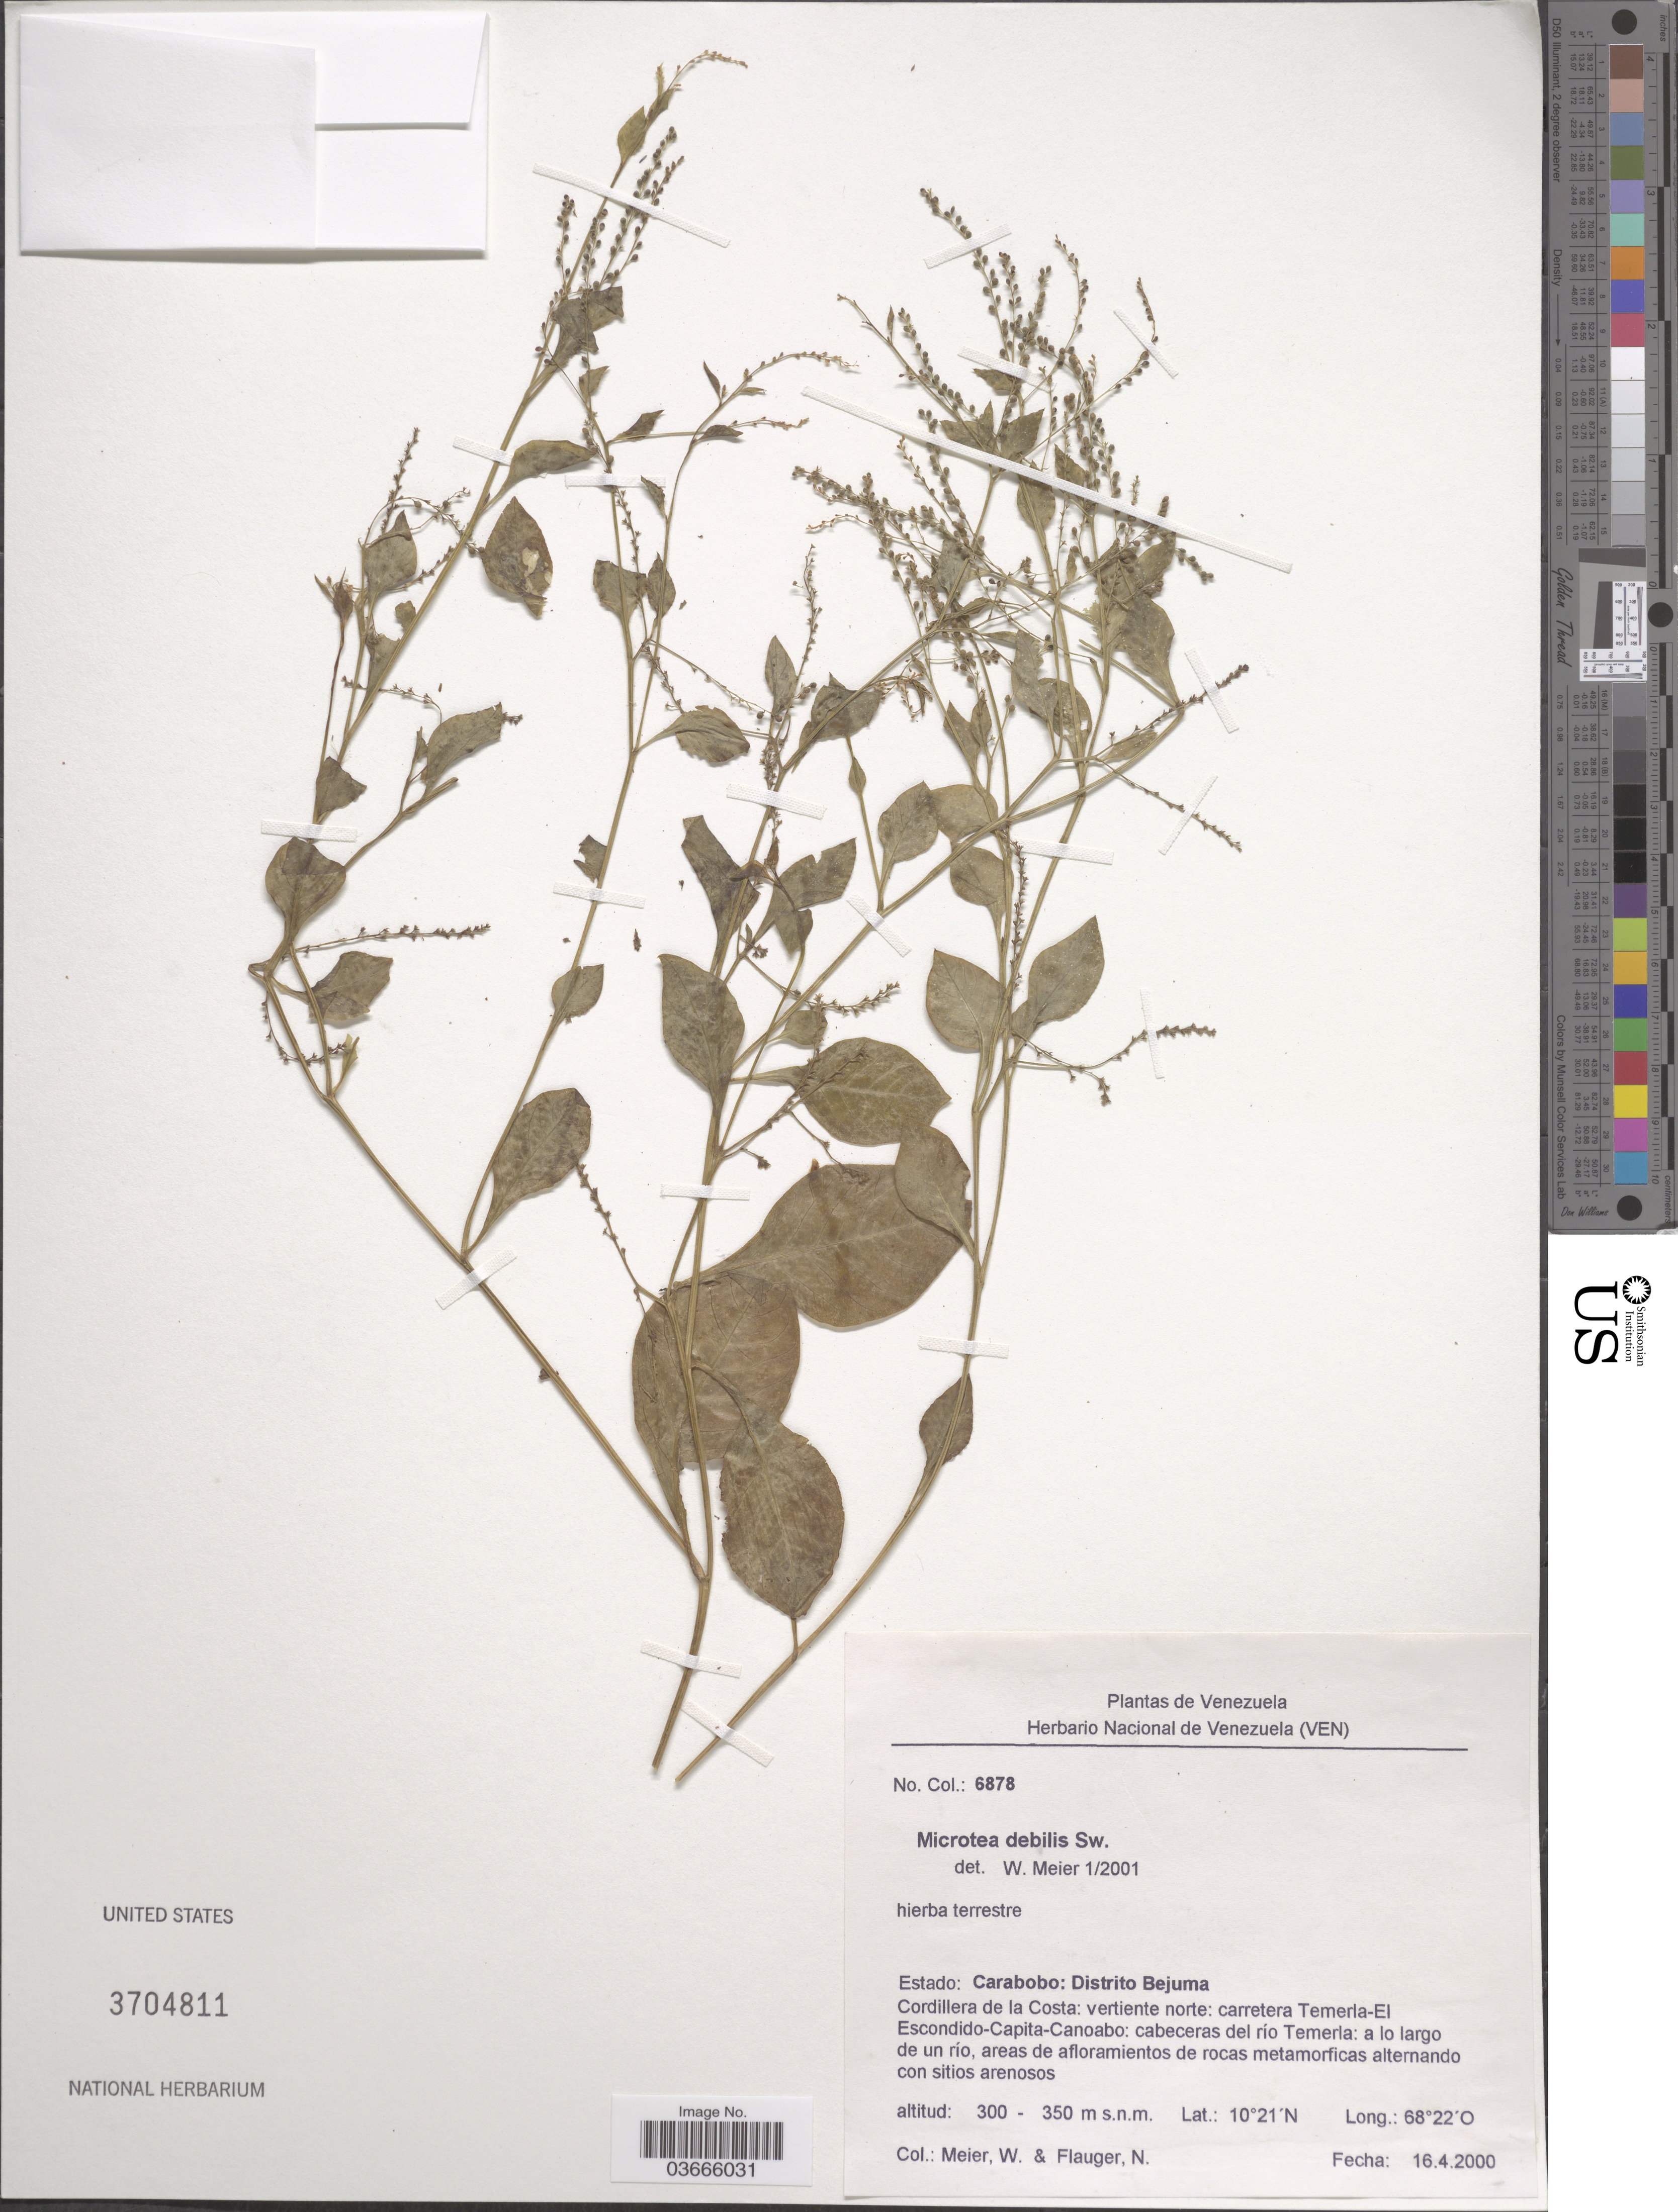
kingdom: Plantae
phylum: Tracheophyta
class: Magnoliopsida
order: Caryophyllales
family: Microteaceae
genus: Microtea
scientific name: Microtea debilis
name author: Sw.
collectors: W. Meier & N. Flauger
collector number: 6878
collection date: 2000-04-16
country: Venezuela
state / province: Carabobo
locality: Distrito Bejuma. Cordillera de la Costa: vertiente norte: carretera Temerla-El Escondido-Capita-Canoabo: cabeceras del río Temerla: a lo largo de un río.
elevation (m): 300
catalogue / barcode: US 3704811